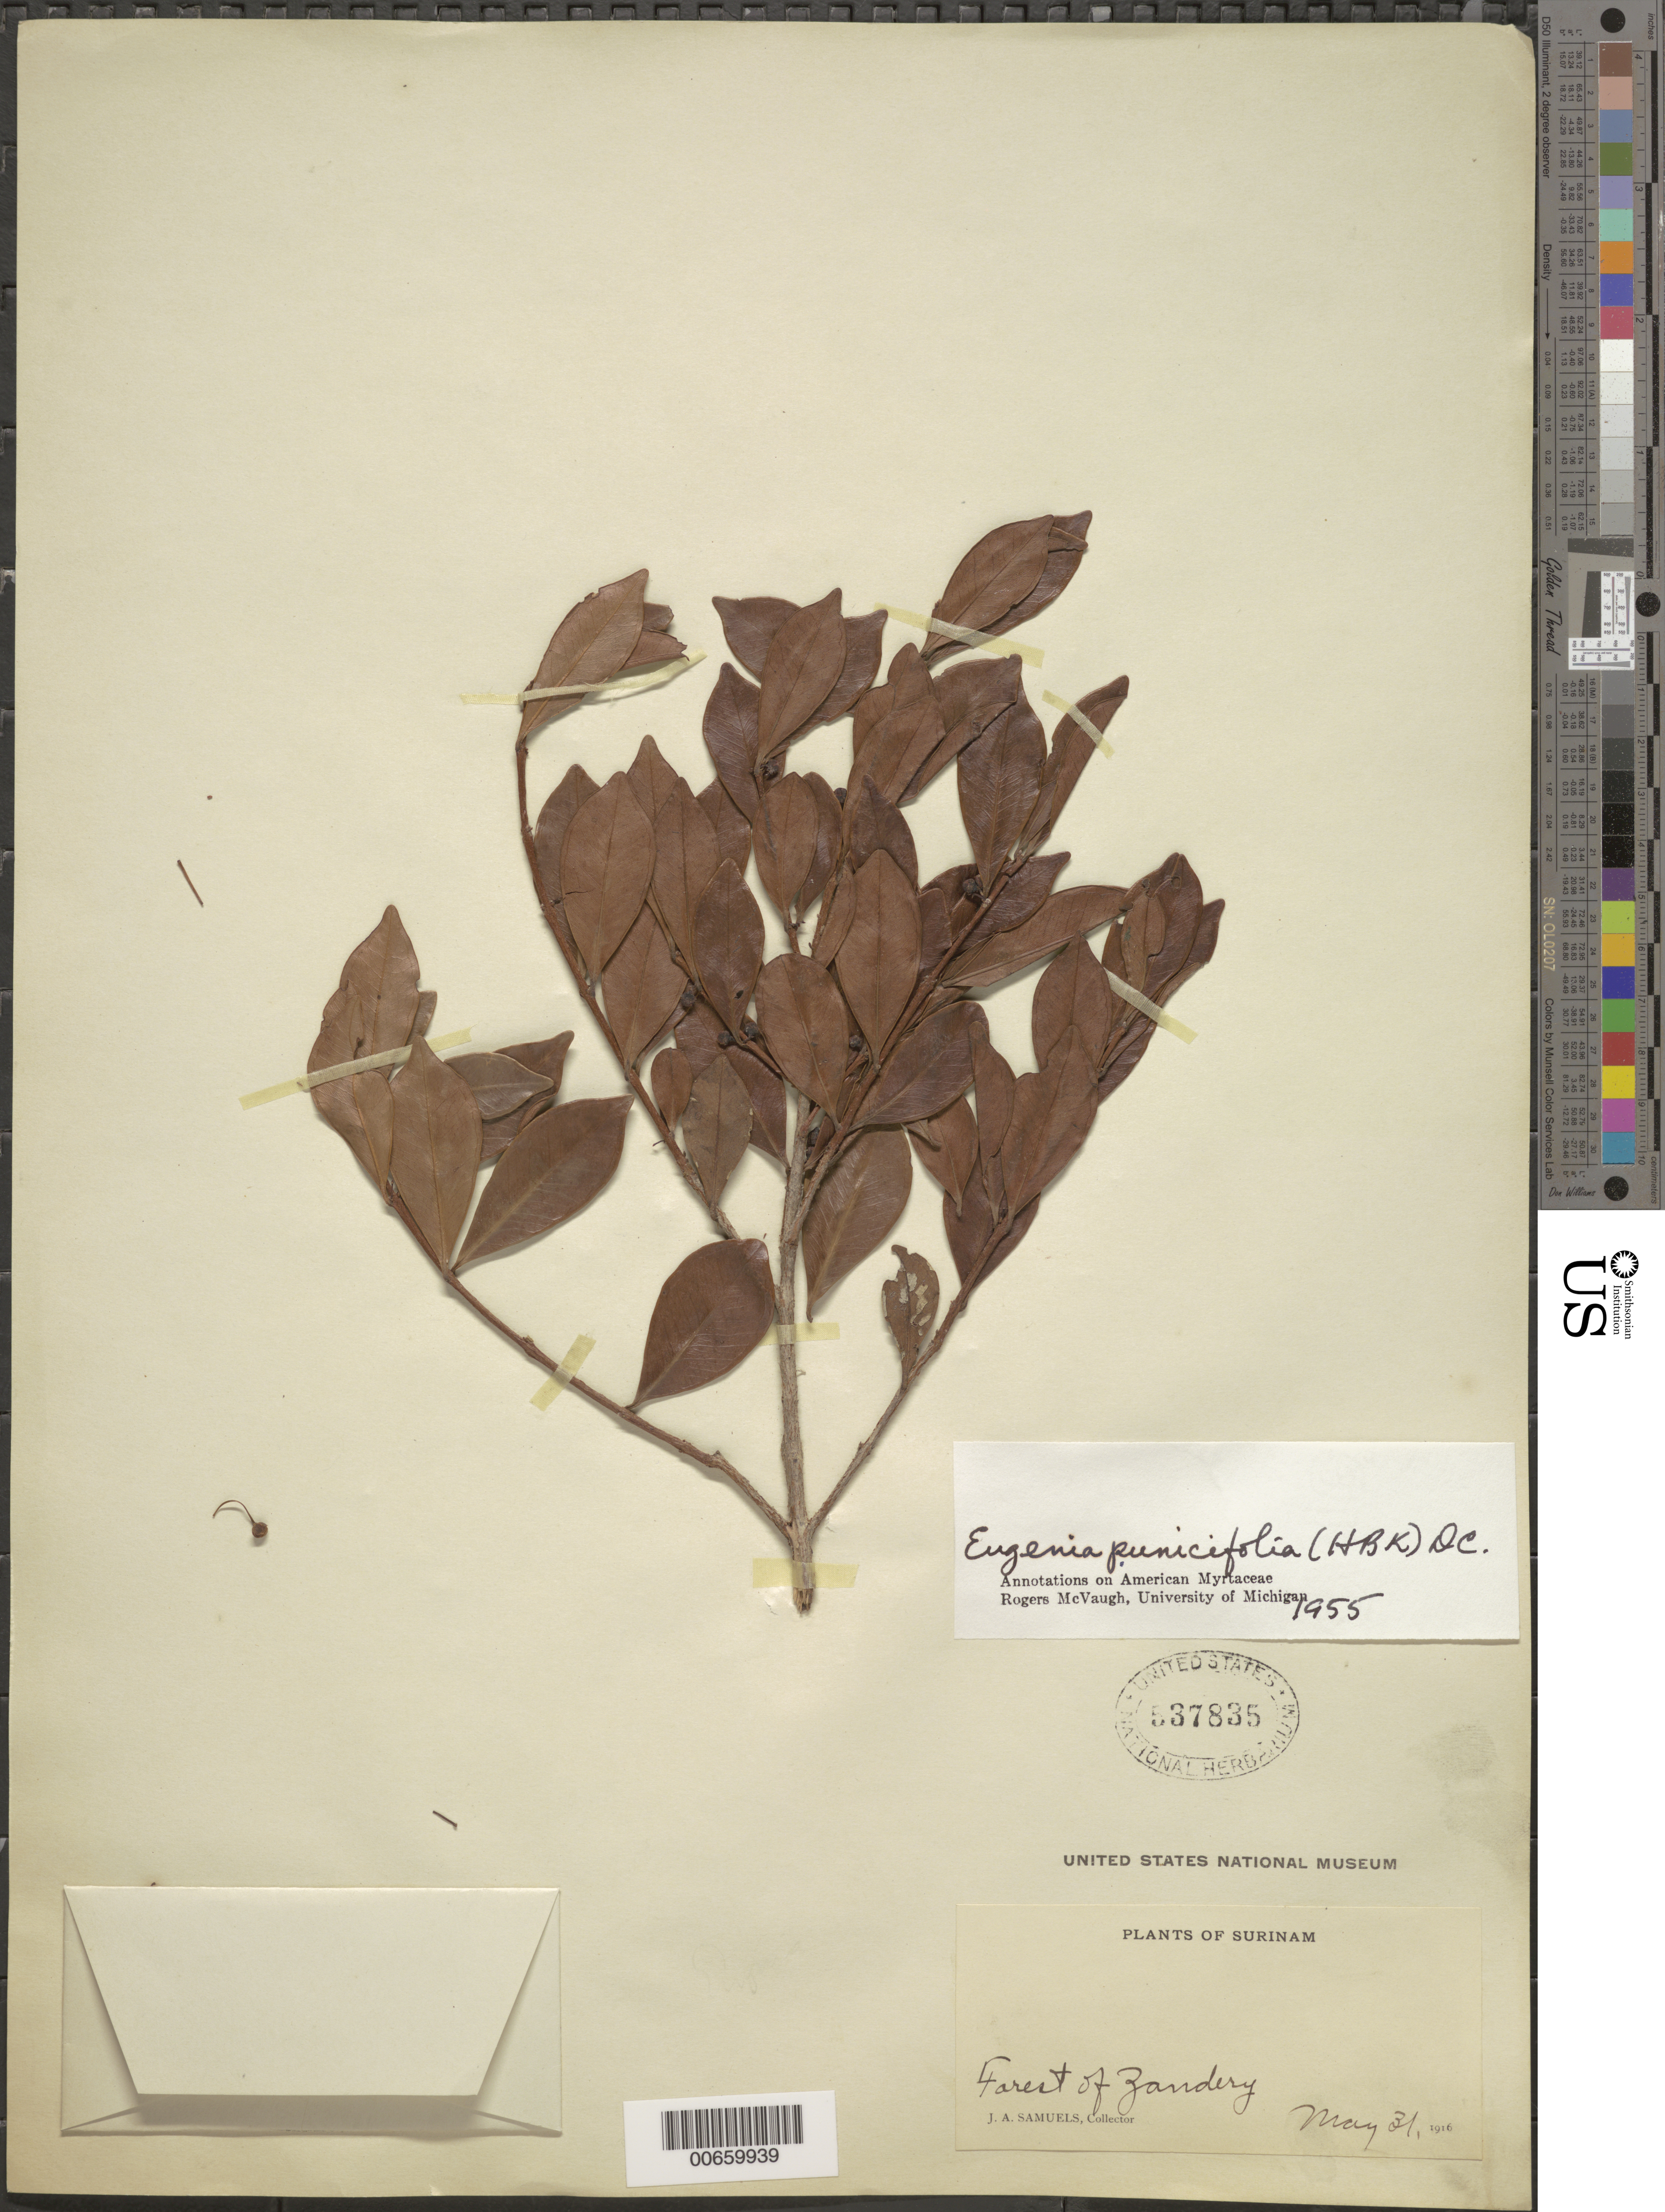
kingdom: Plantae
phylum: Tracheophyta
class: Magnoliopsida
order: Myrtales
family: Myrtaceae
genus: Eugenia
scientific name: Eugenia punicifolia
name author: (Kunth) DC.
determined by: McVaugh, R.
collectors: J. A. Samuels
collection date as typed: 31-May-16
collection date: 1916-05-31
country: Suriname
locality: Zanderij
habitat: Forest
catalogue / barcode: US 537835